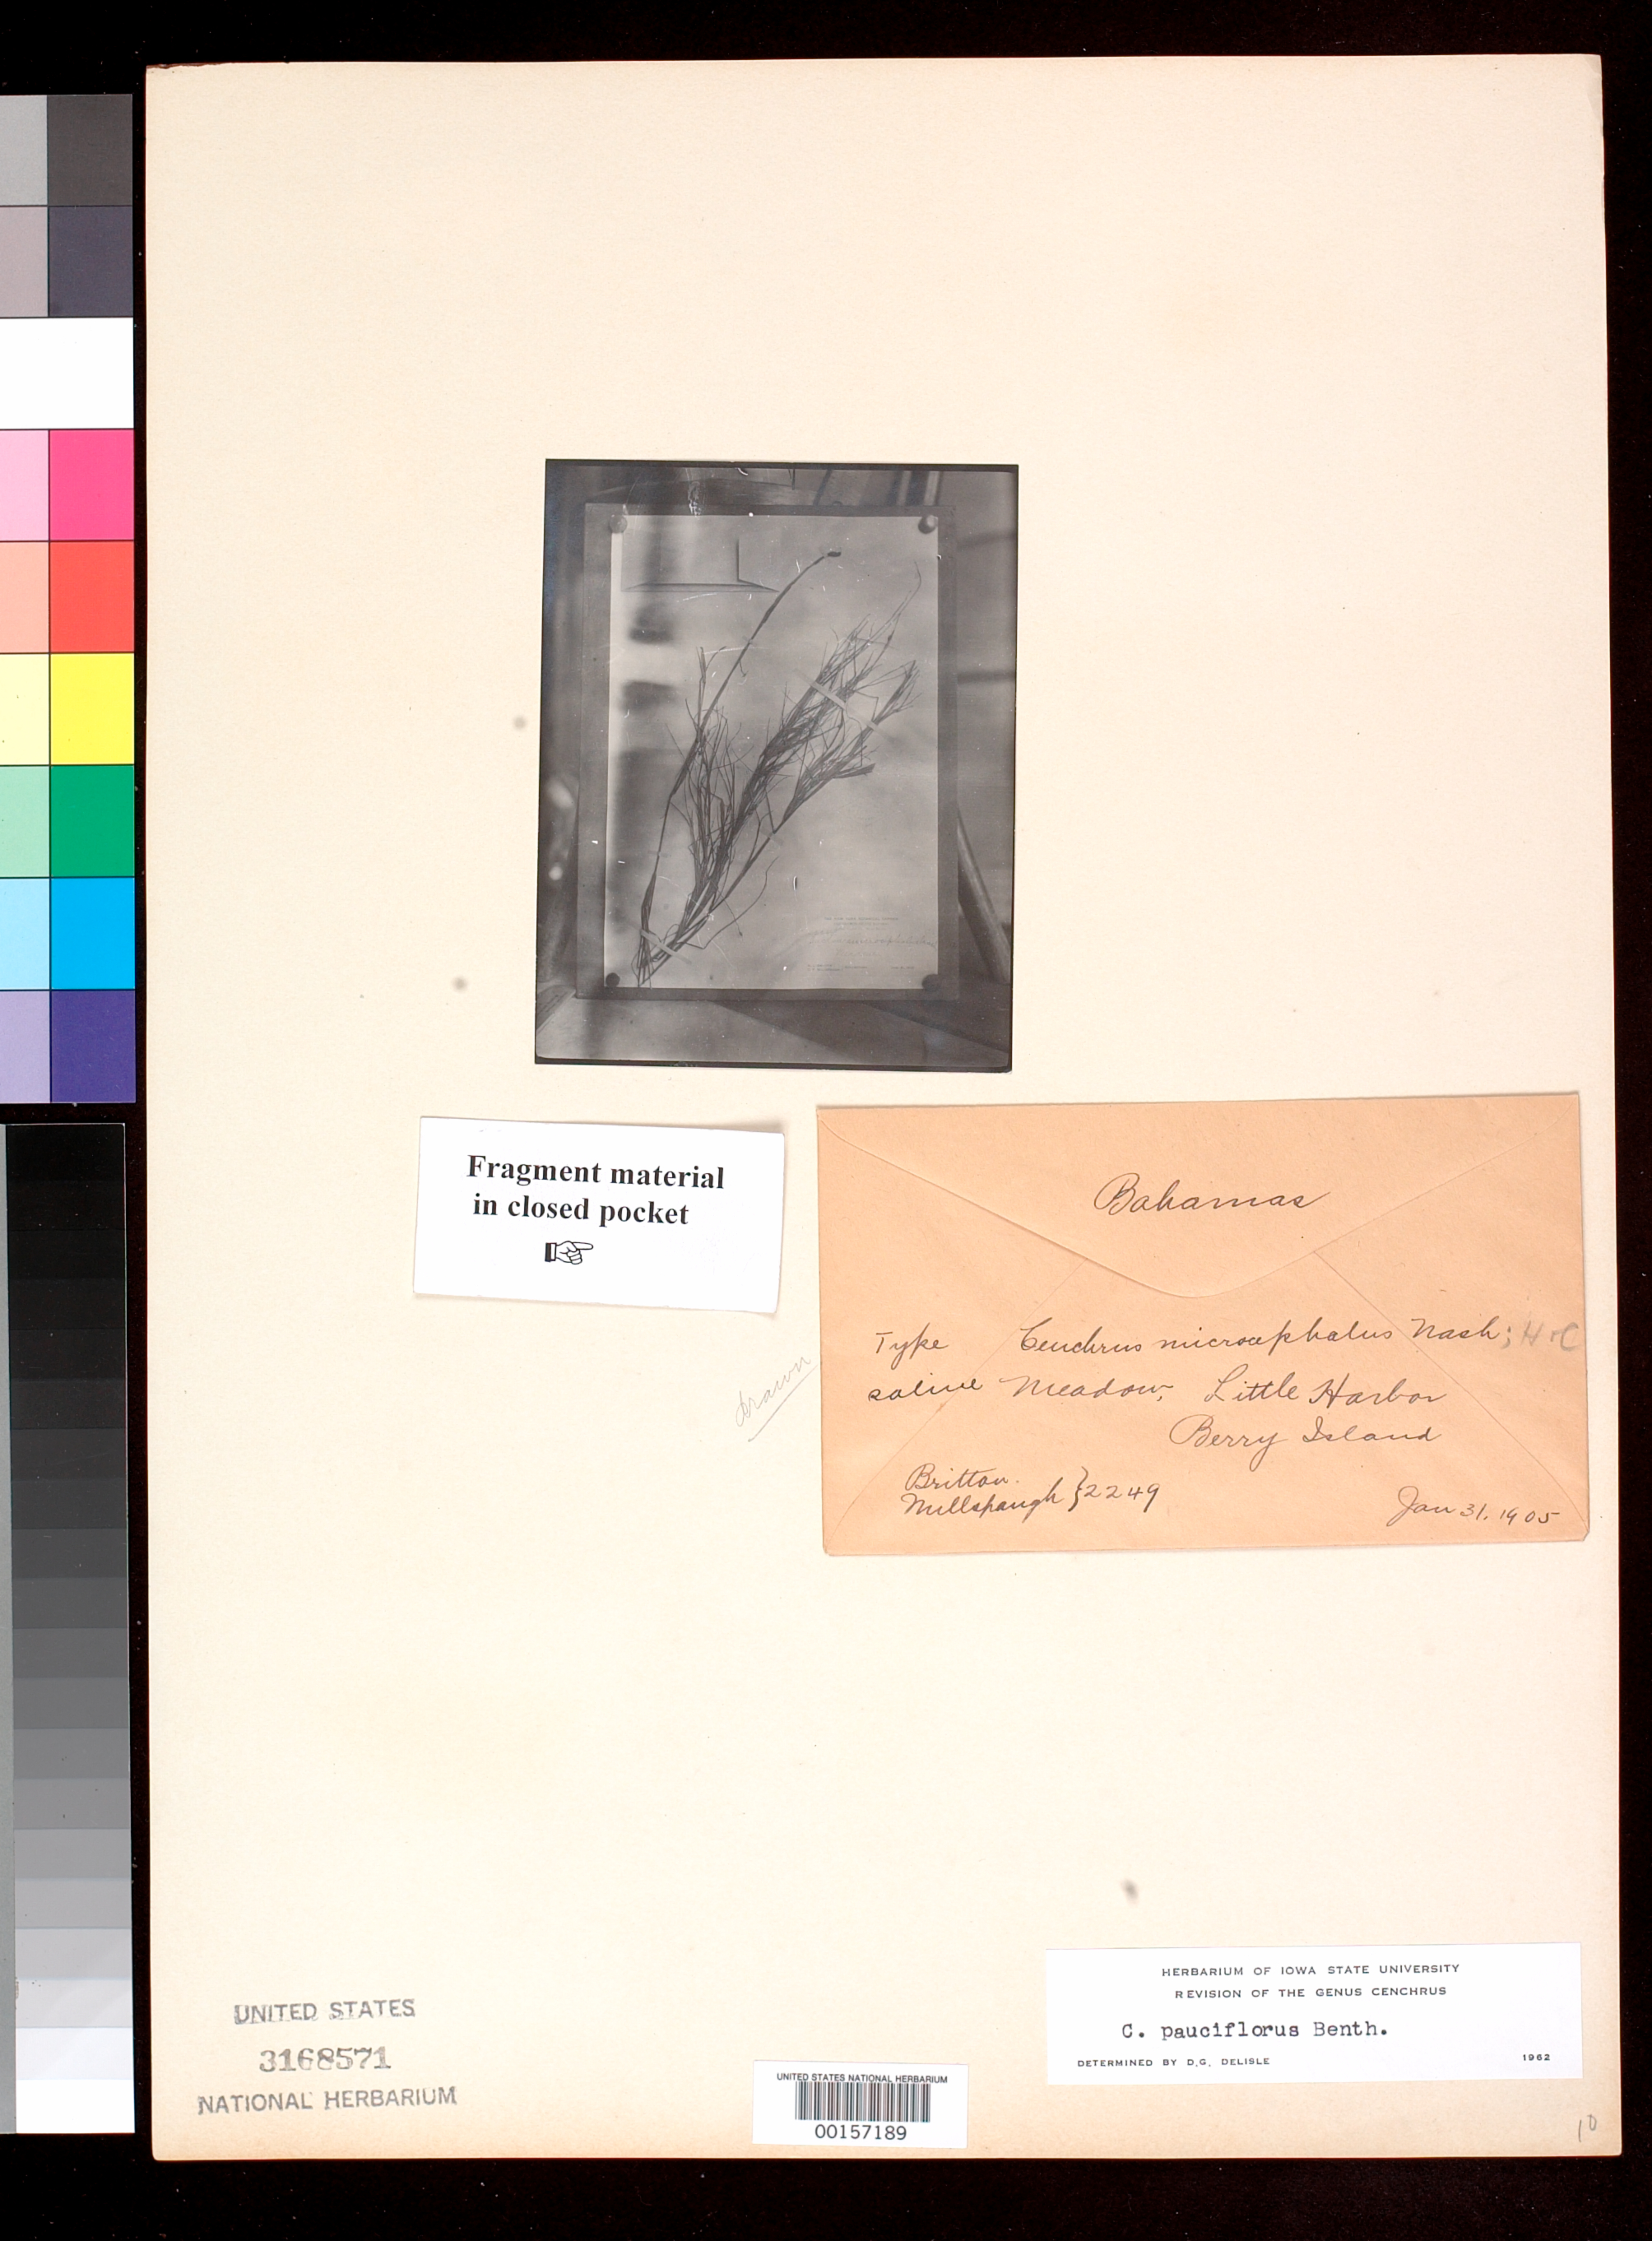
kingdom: Plantae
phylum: Tracheophyta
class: Liliopsida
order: Poales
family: Poaceae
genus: Cenchrus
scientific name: Cenchrus microcephalus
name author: Nash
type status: Type Fragment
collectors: N. Britton & C. F. Millspaugh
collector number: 2249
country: Bahamas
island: Berry Island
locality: Little Harbor, Saline Meadows.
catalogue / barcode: US 3168571